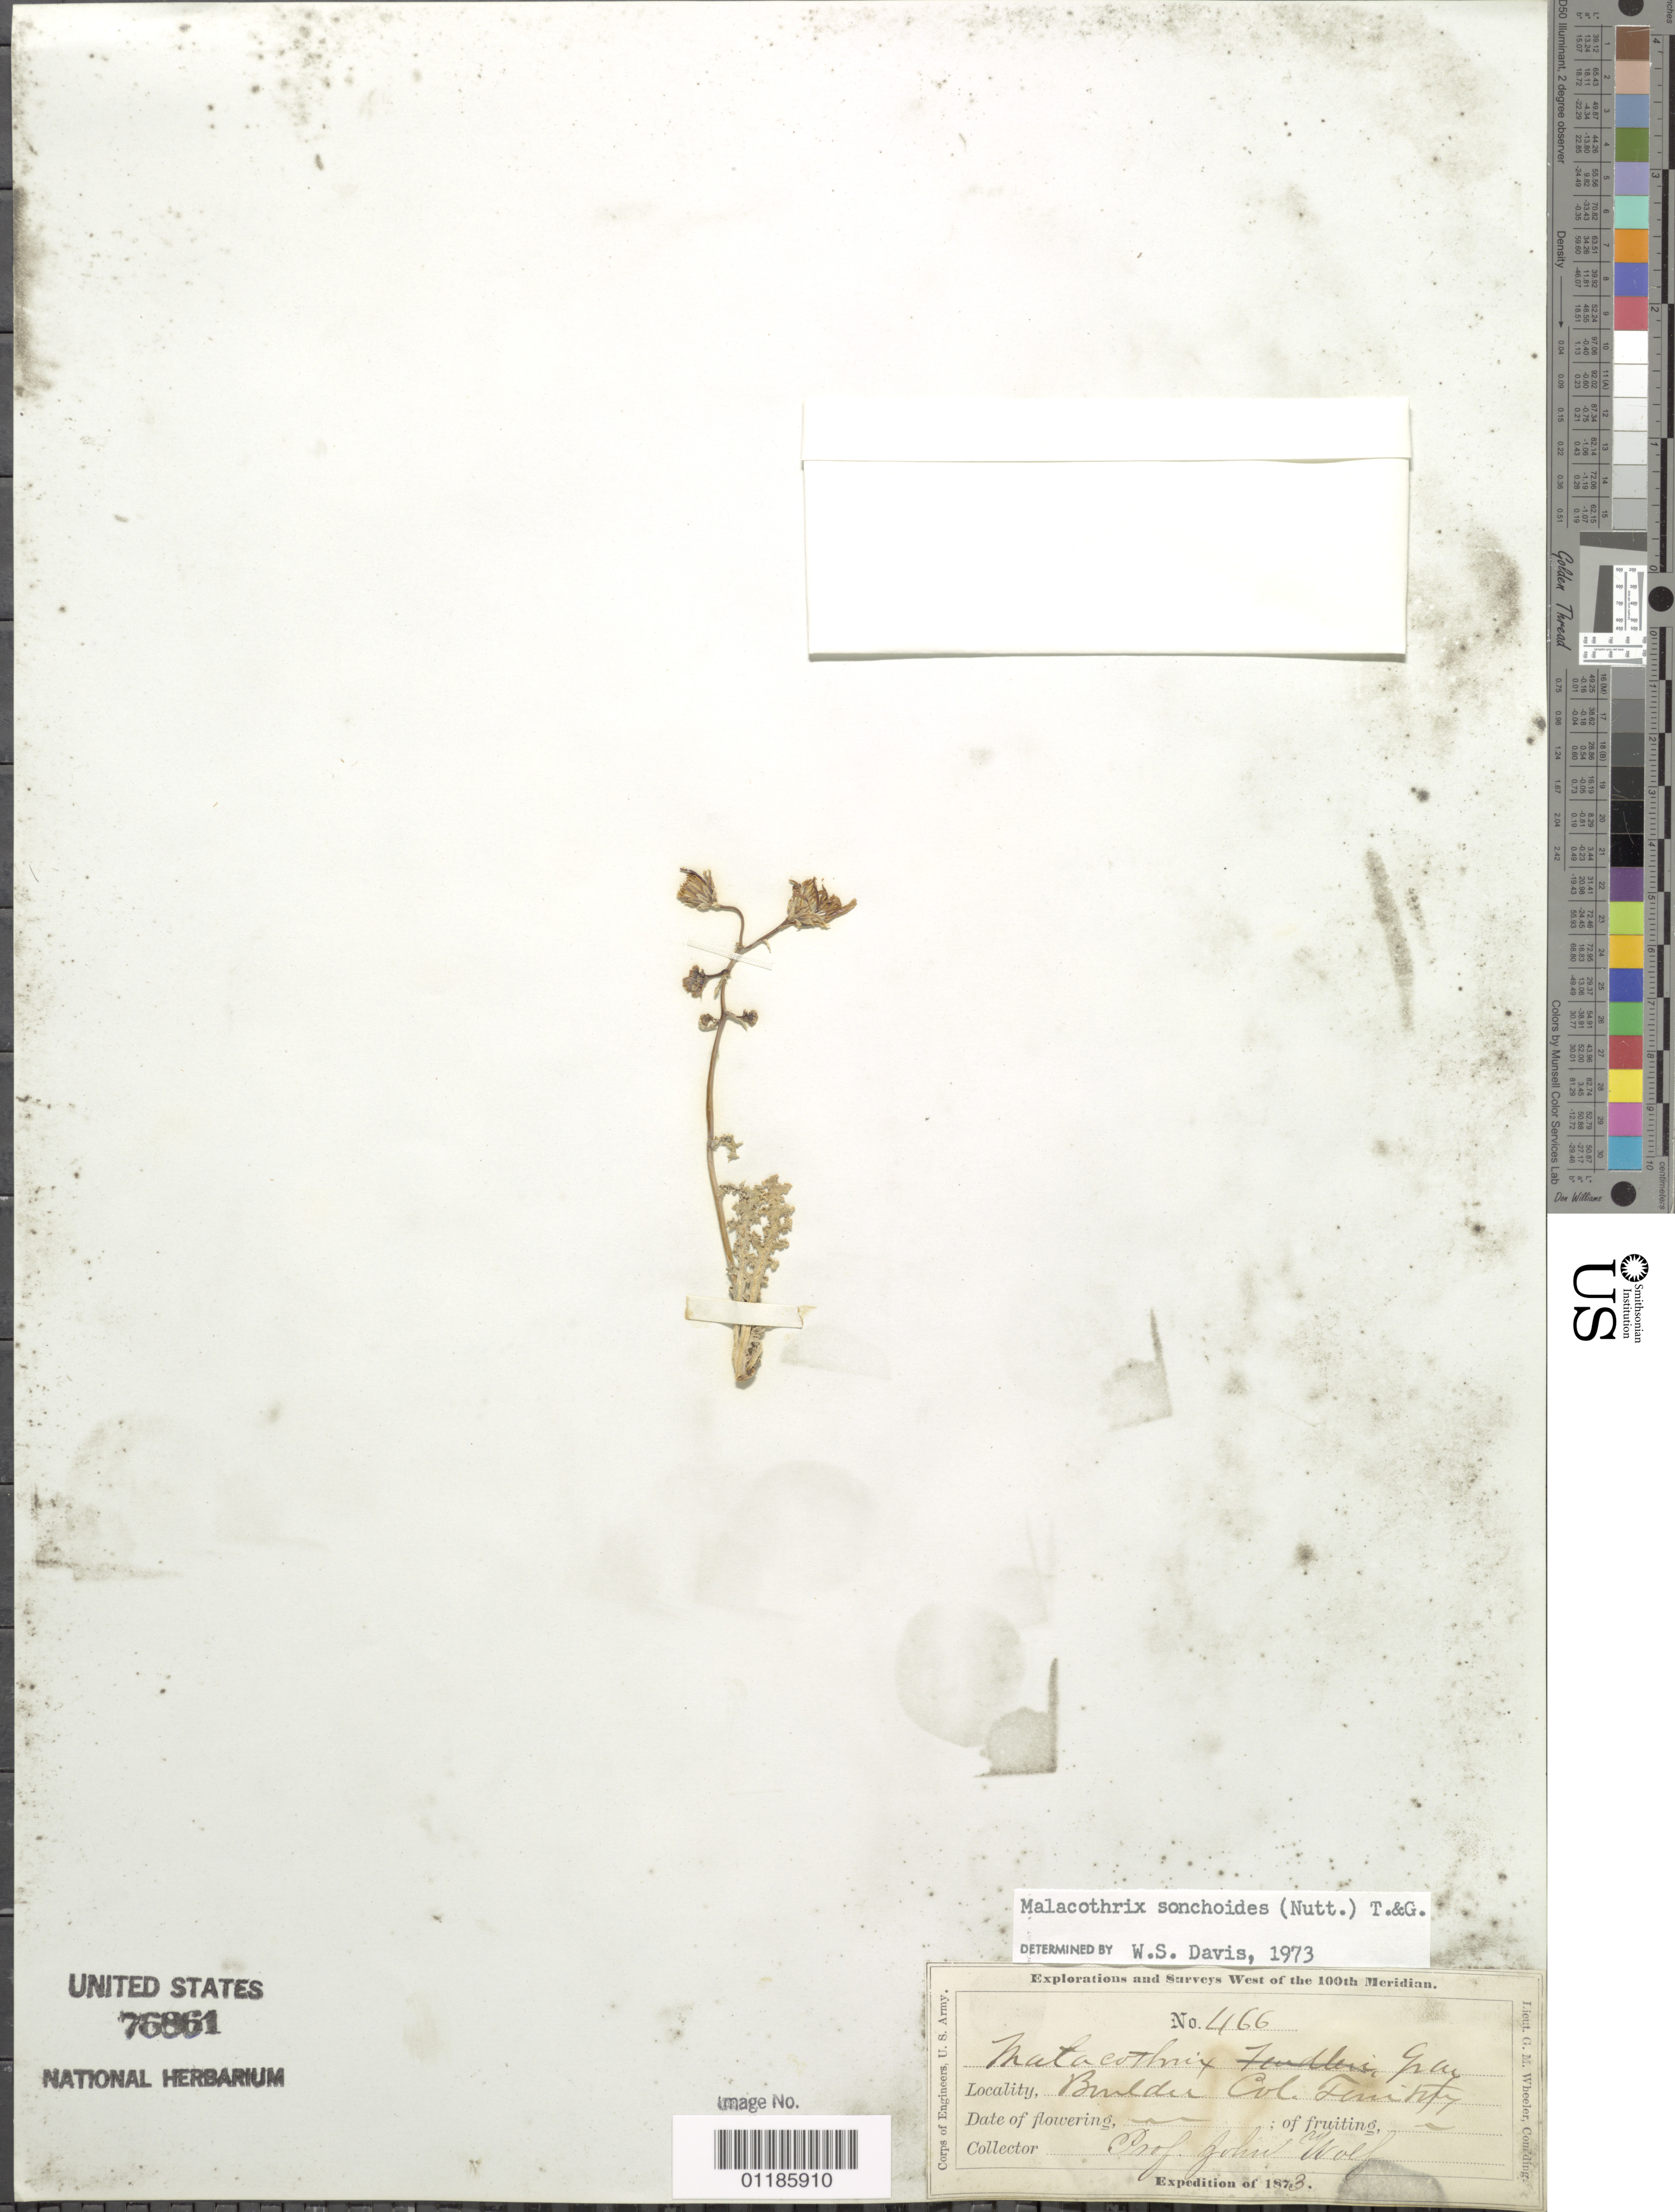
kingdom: Plantae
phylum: Tracheophyta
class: Magnoliopsida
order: Asterales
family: Asteraceae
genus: Malacothrix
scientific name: Malacothrix sonchoides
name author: (Nutt.) Torr. & A. Gray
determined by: Davis, W. S.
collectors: J. Wolf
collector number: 466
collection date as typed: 1873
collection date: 1873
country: United States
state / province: Colorado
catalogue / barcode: US 76861